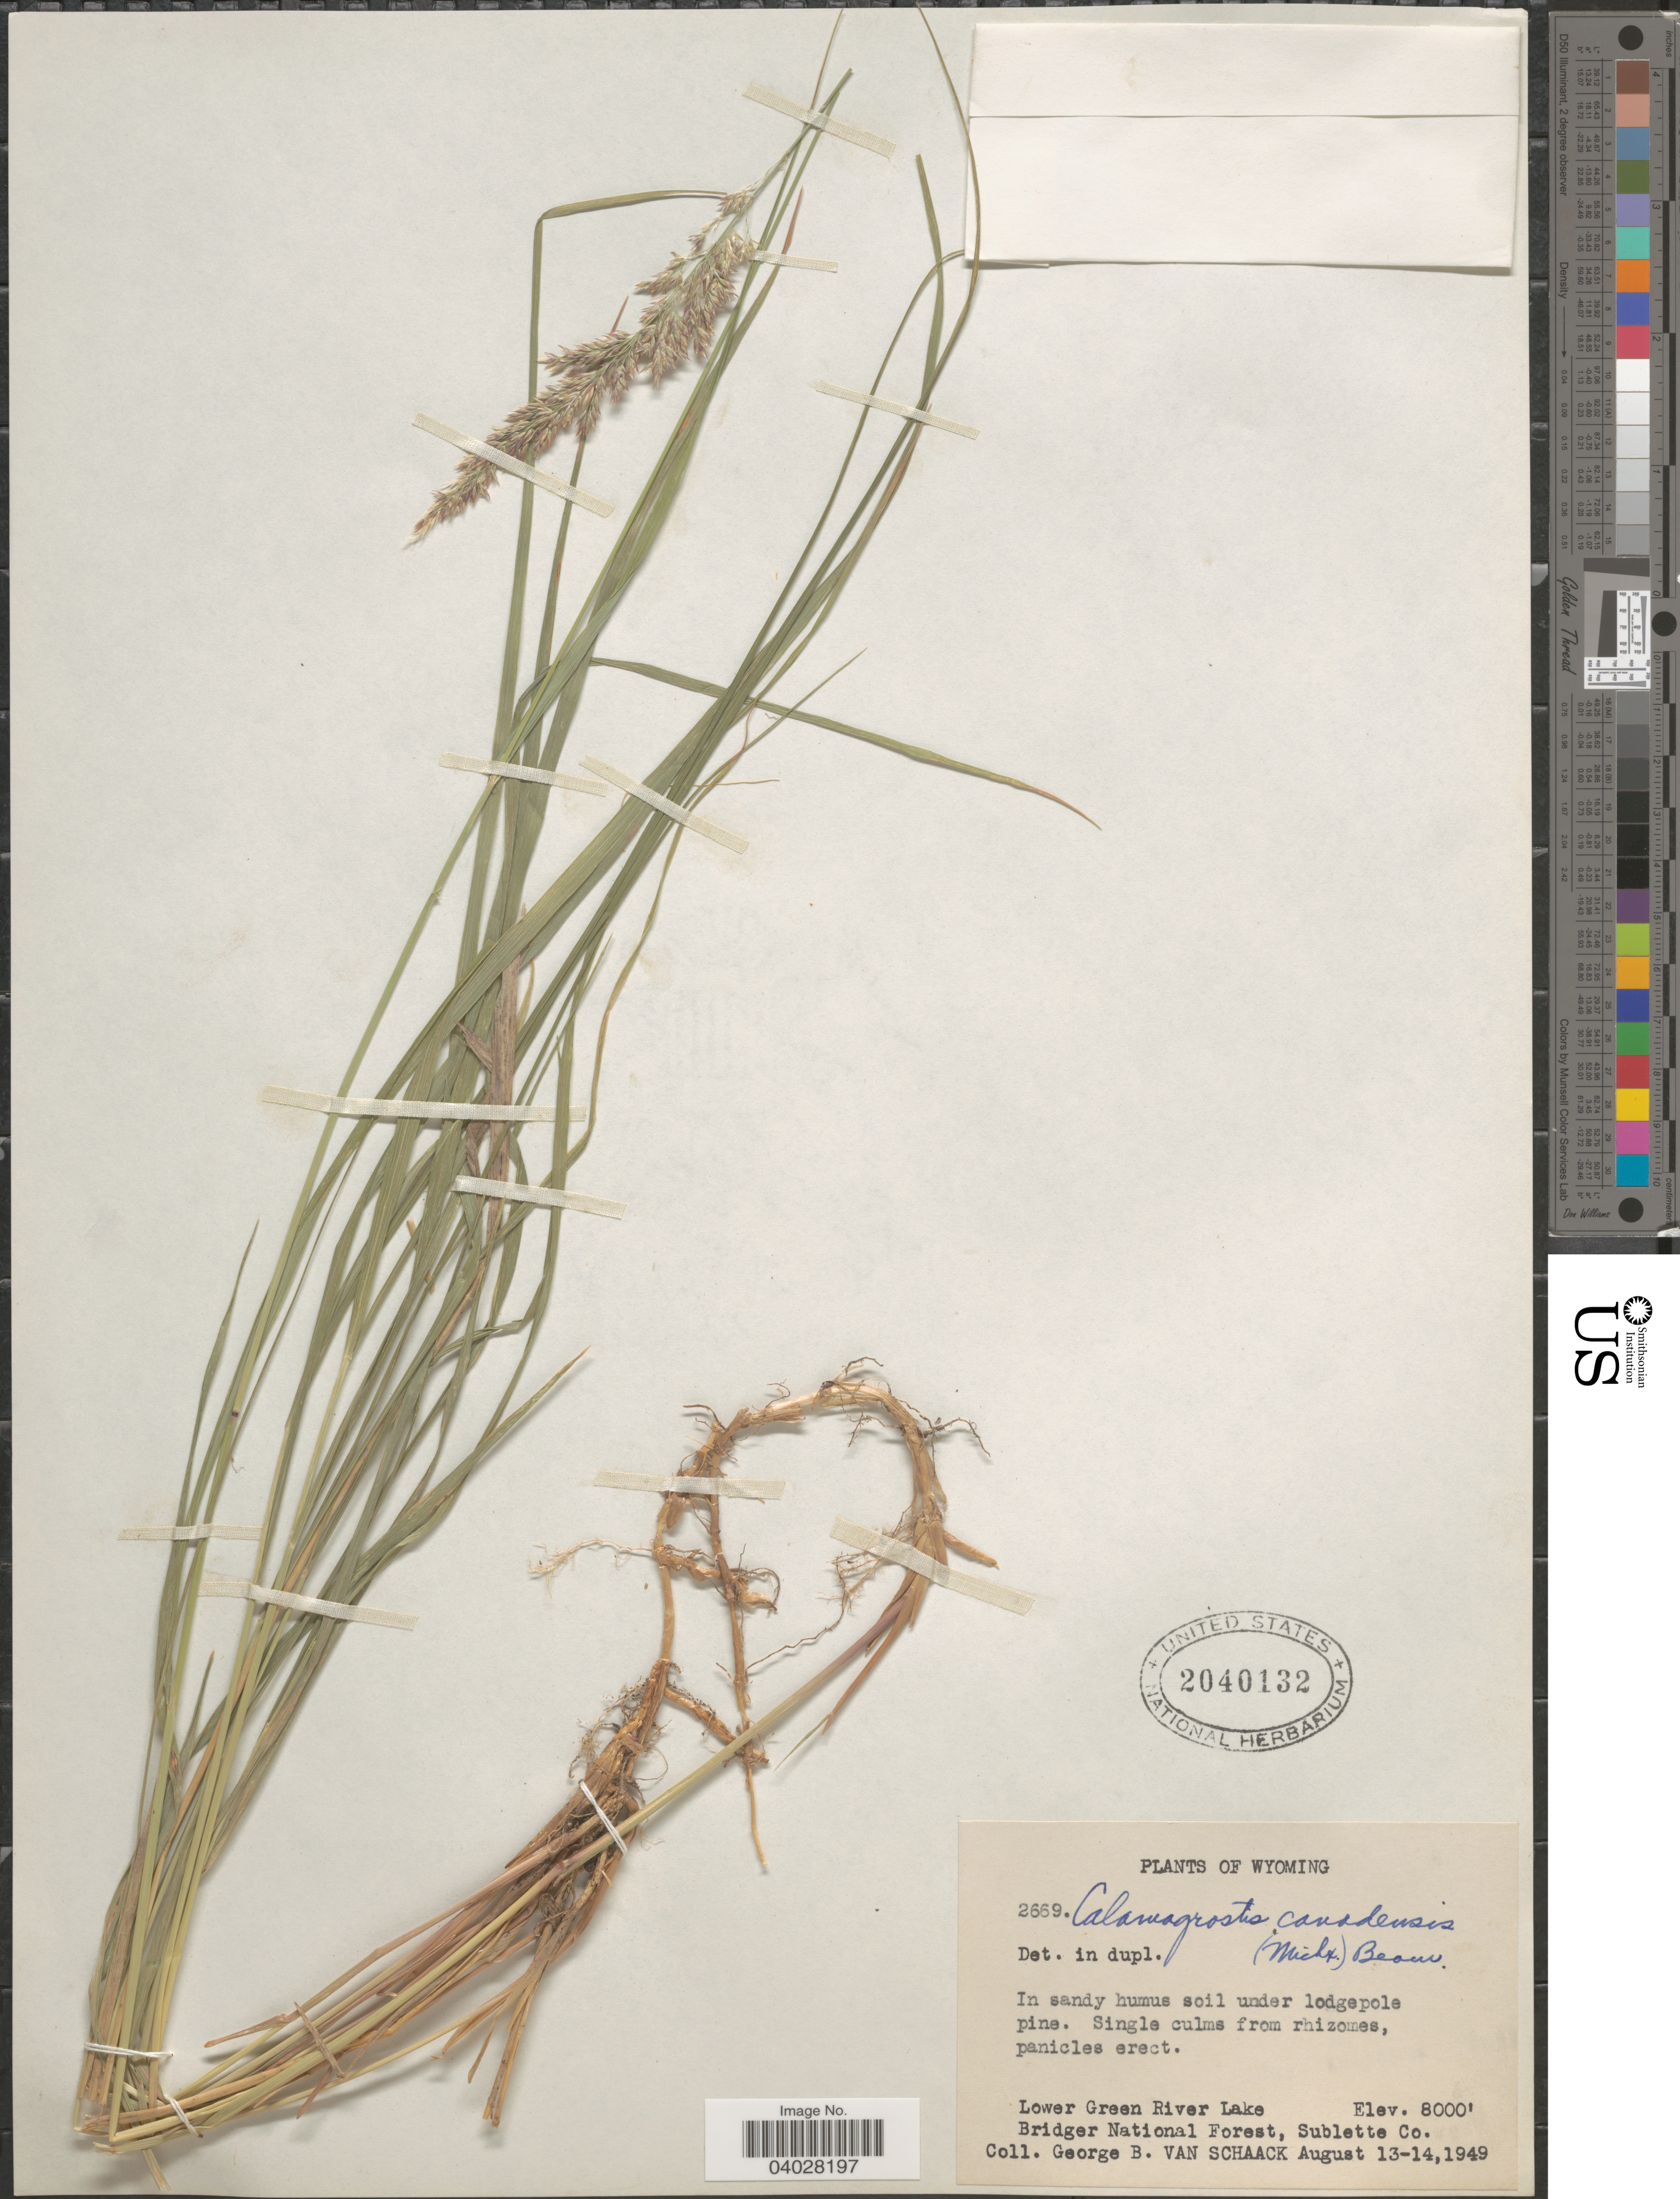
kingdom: Plantae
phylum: Tracheophyta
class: Liliopsida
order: Poales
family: Poaceae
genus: Calamagrostis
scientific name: Calamagrostis canadensis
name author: (Michx.) P. Beauv.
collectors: G. Van Schaack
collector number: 2669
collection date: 1949-08-13/1949-08-14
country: United States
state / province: Wyoming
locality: Lower Green River Lake. Bridger National Forest, Sublette Co.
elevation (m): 2438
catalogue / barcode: US 2040132